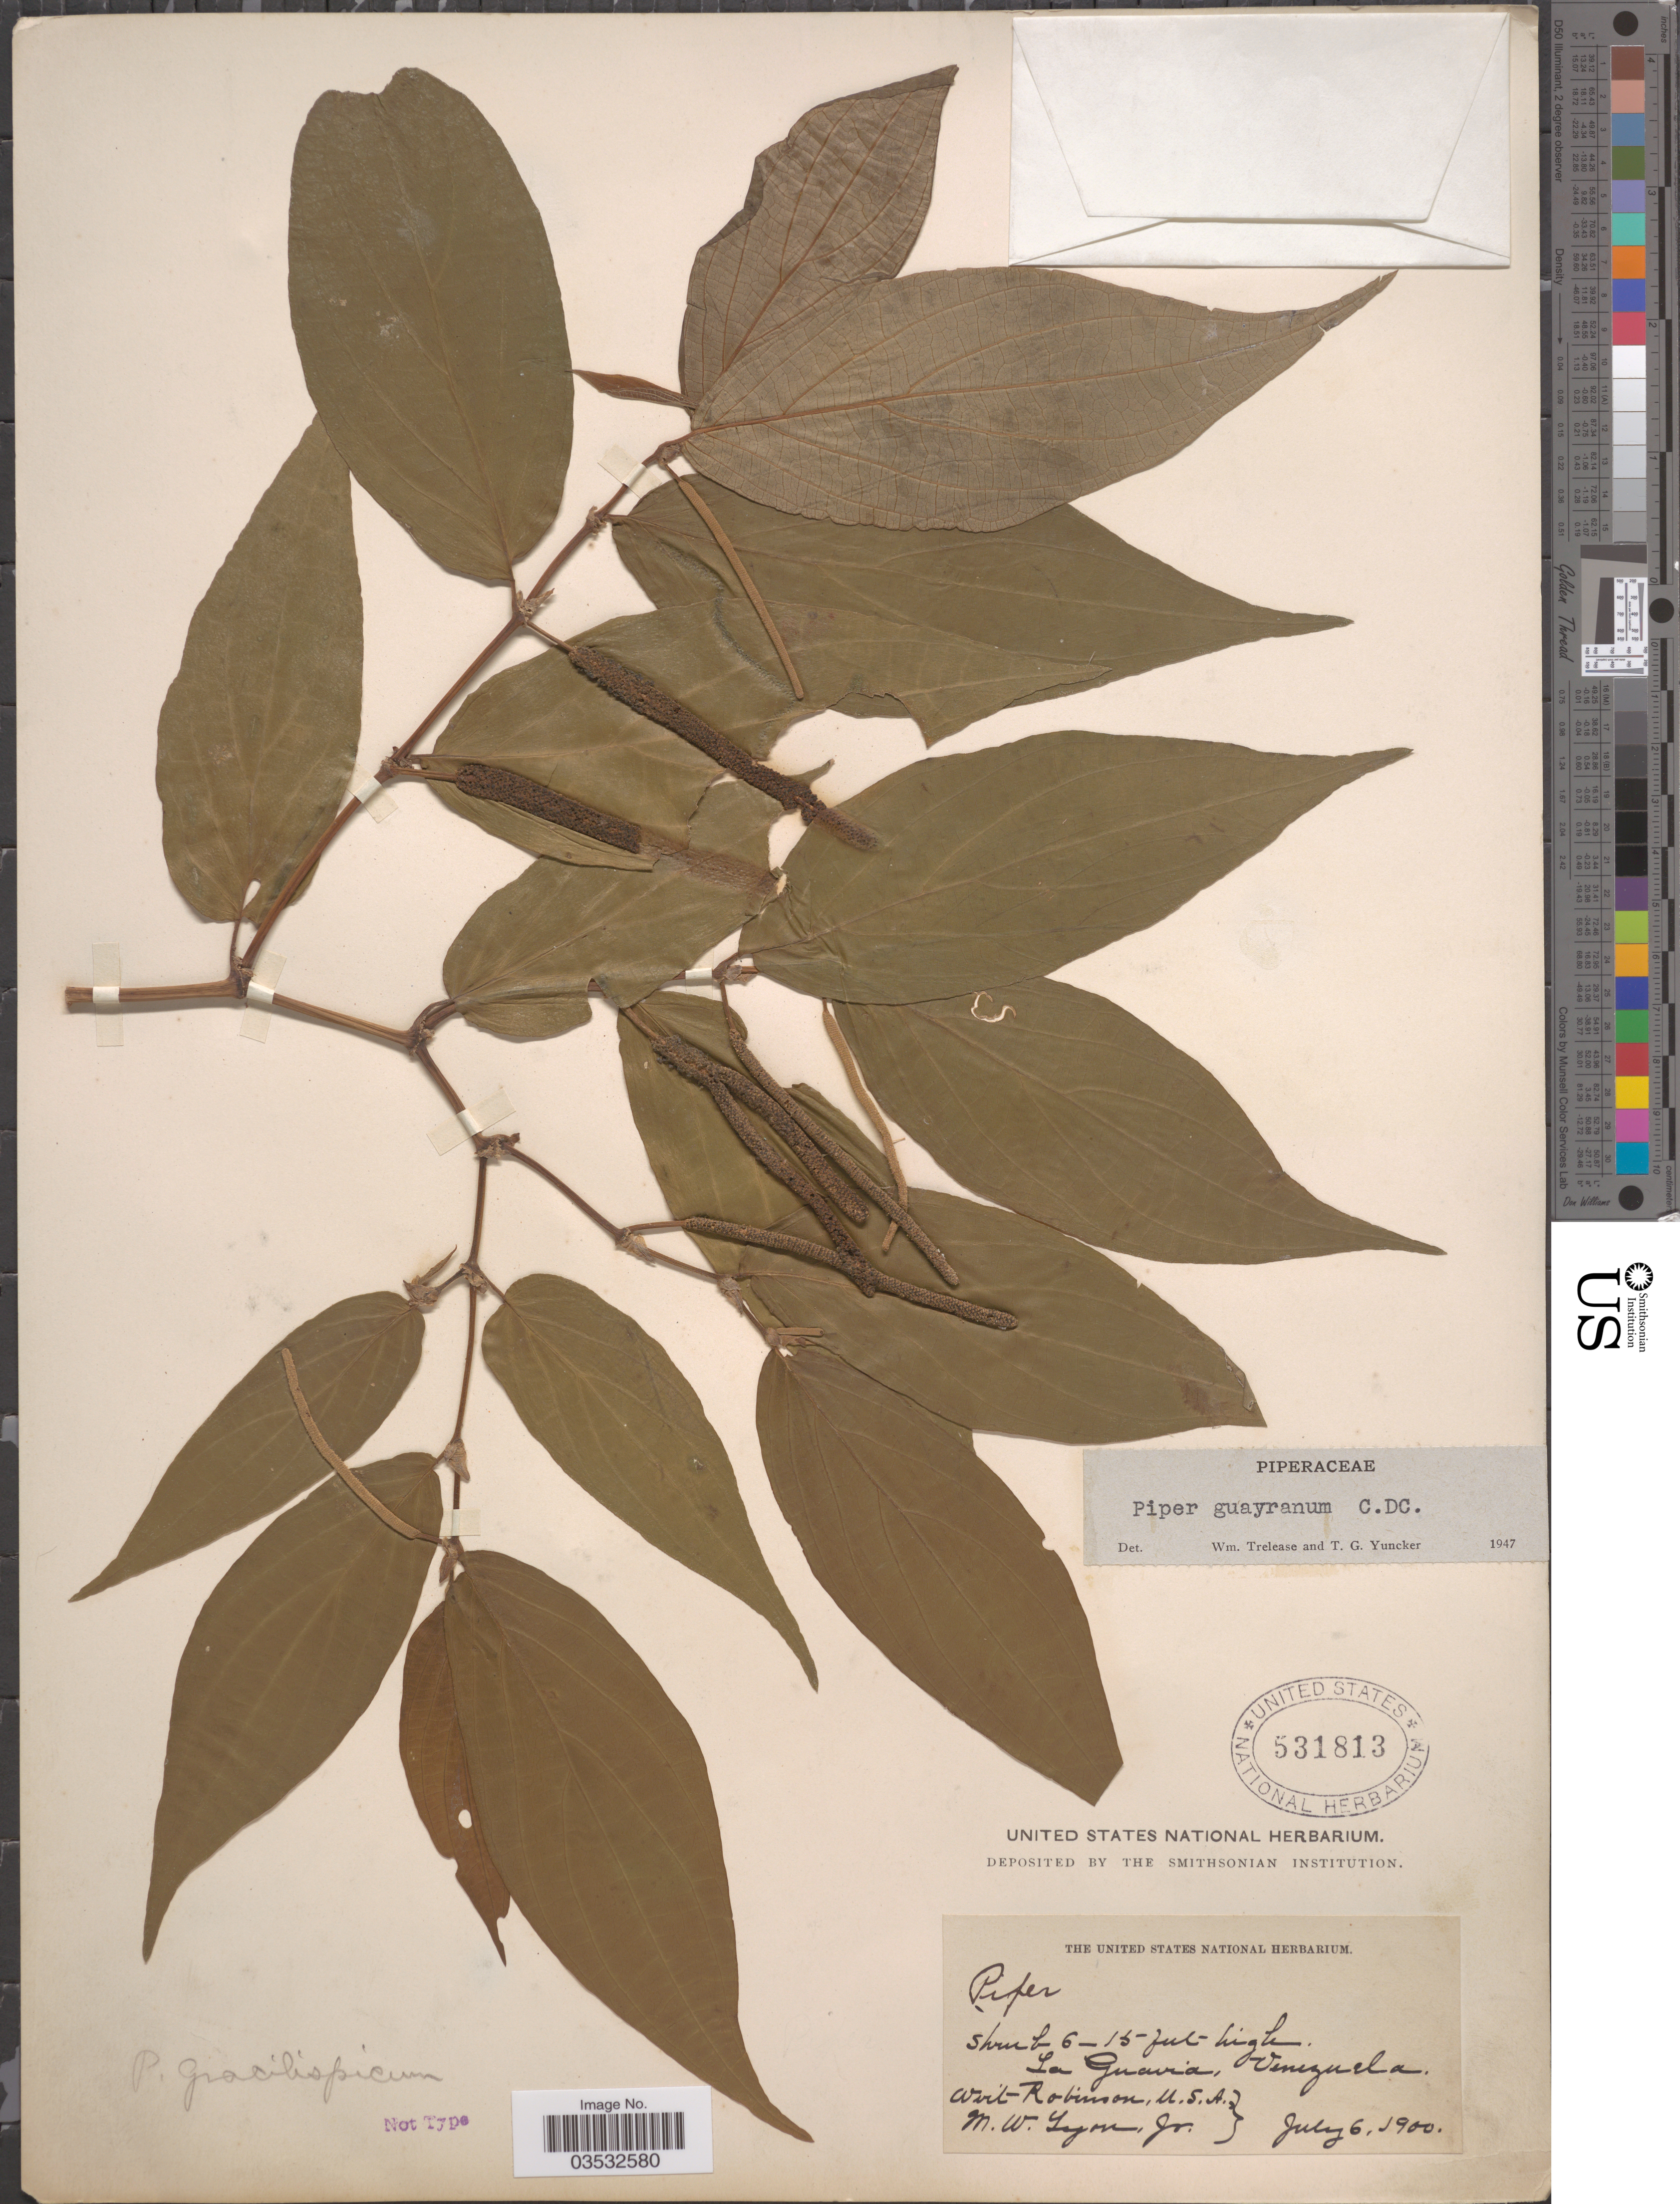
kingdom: Plantae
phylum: Tracheophyta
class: Magnoliopsida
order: Piperales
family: Piperaceae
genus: Piper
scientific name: Piper glanduligerum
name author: C. DC.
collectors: M. Lyon Jr.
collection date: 1900-07-06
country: Venezuela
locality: La Guavia.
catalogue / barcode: US 531813